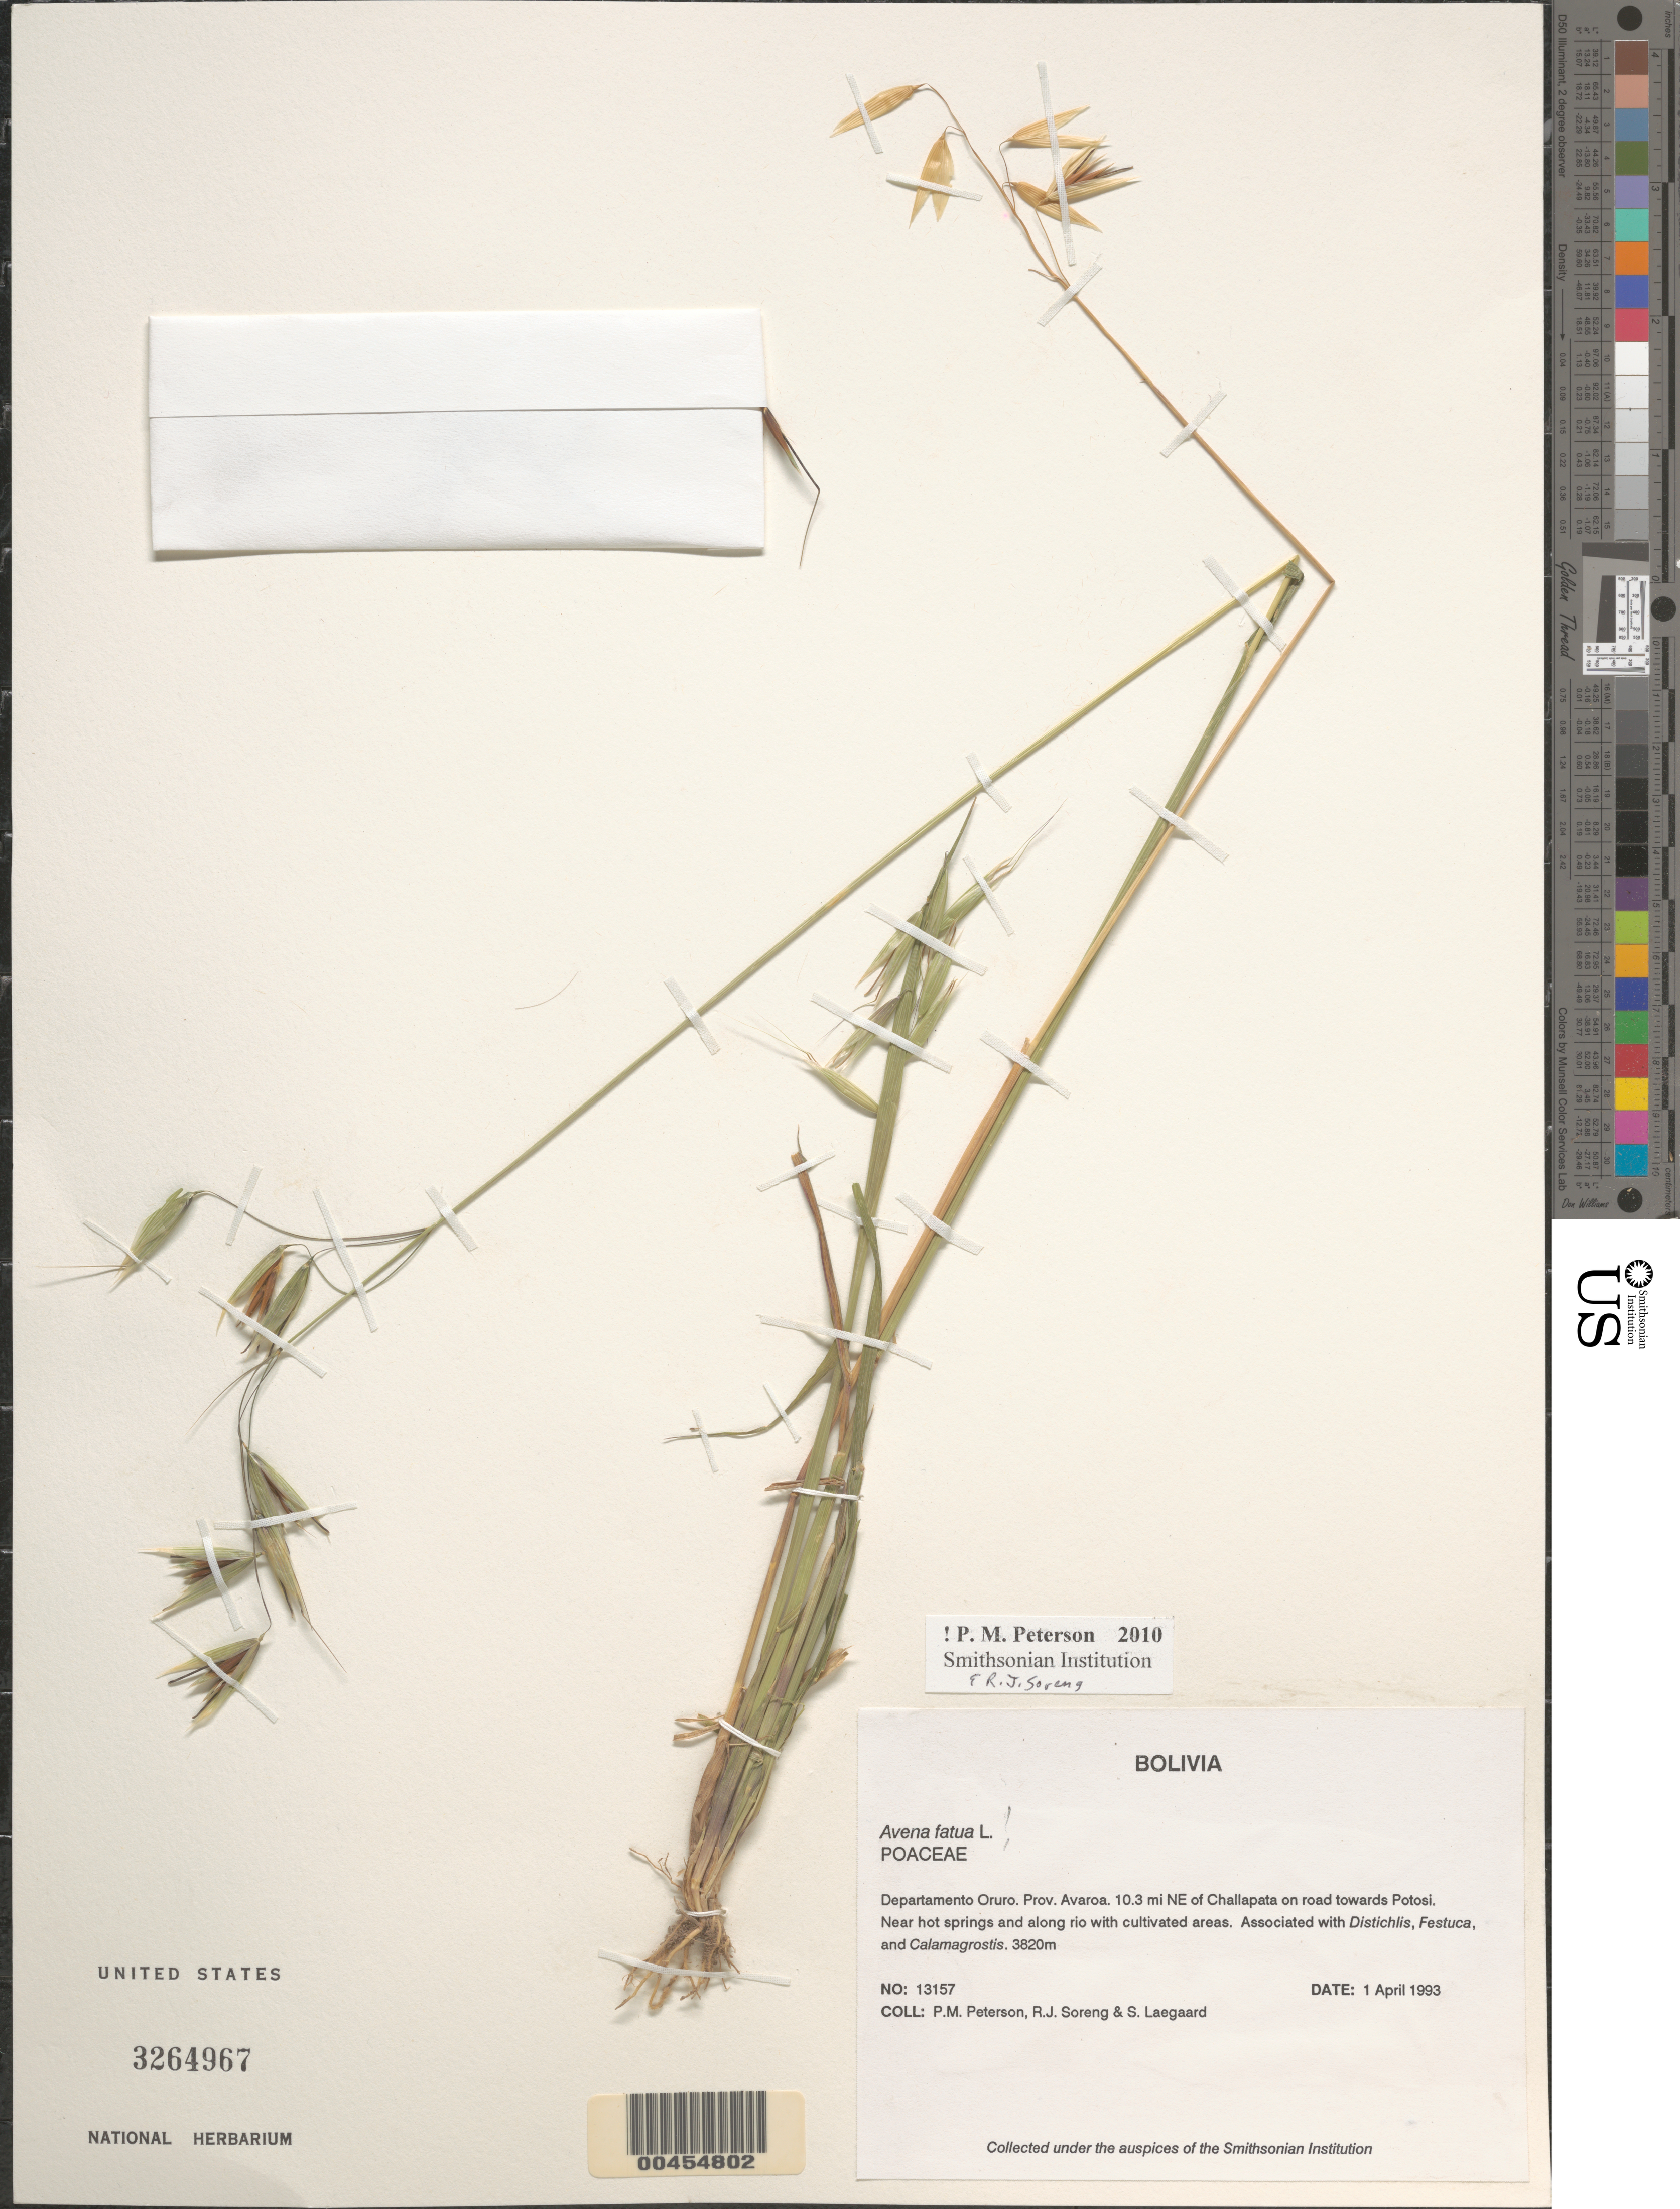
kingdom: Plantae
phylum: Tracheophyta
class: Liliopsida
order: Poales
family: Poaceae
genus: Avena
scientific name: Avena fatua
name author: L.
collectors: P. M. Peterson, R. J. Soreng & S. Lægaard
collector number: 13157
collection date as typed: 01 Apr 1993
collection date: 1993-04-01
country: Bolivia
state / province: Oruro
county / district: Avaroa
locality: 10.3 mi NE of Challapata on road towards Potosi.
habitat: Near hot springs and along rio with cultivated areas. Associated with Distichlis, Festuca, and Calamagrostis.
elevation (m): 3820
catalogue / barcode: US 3264967